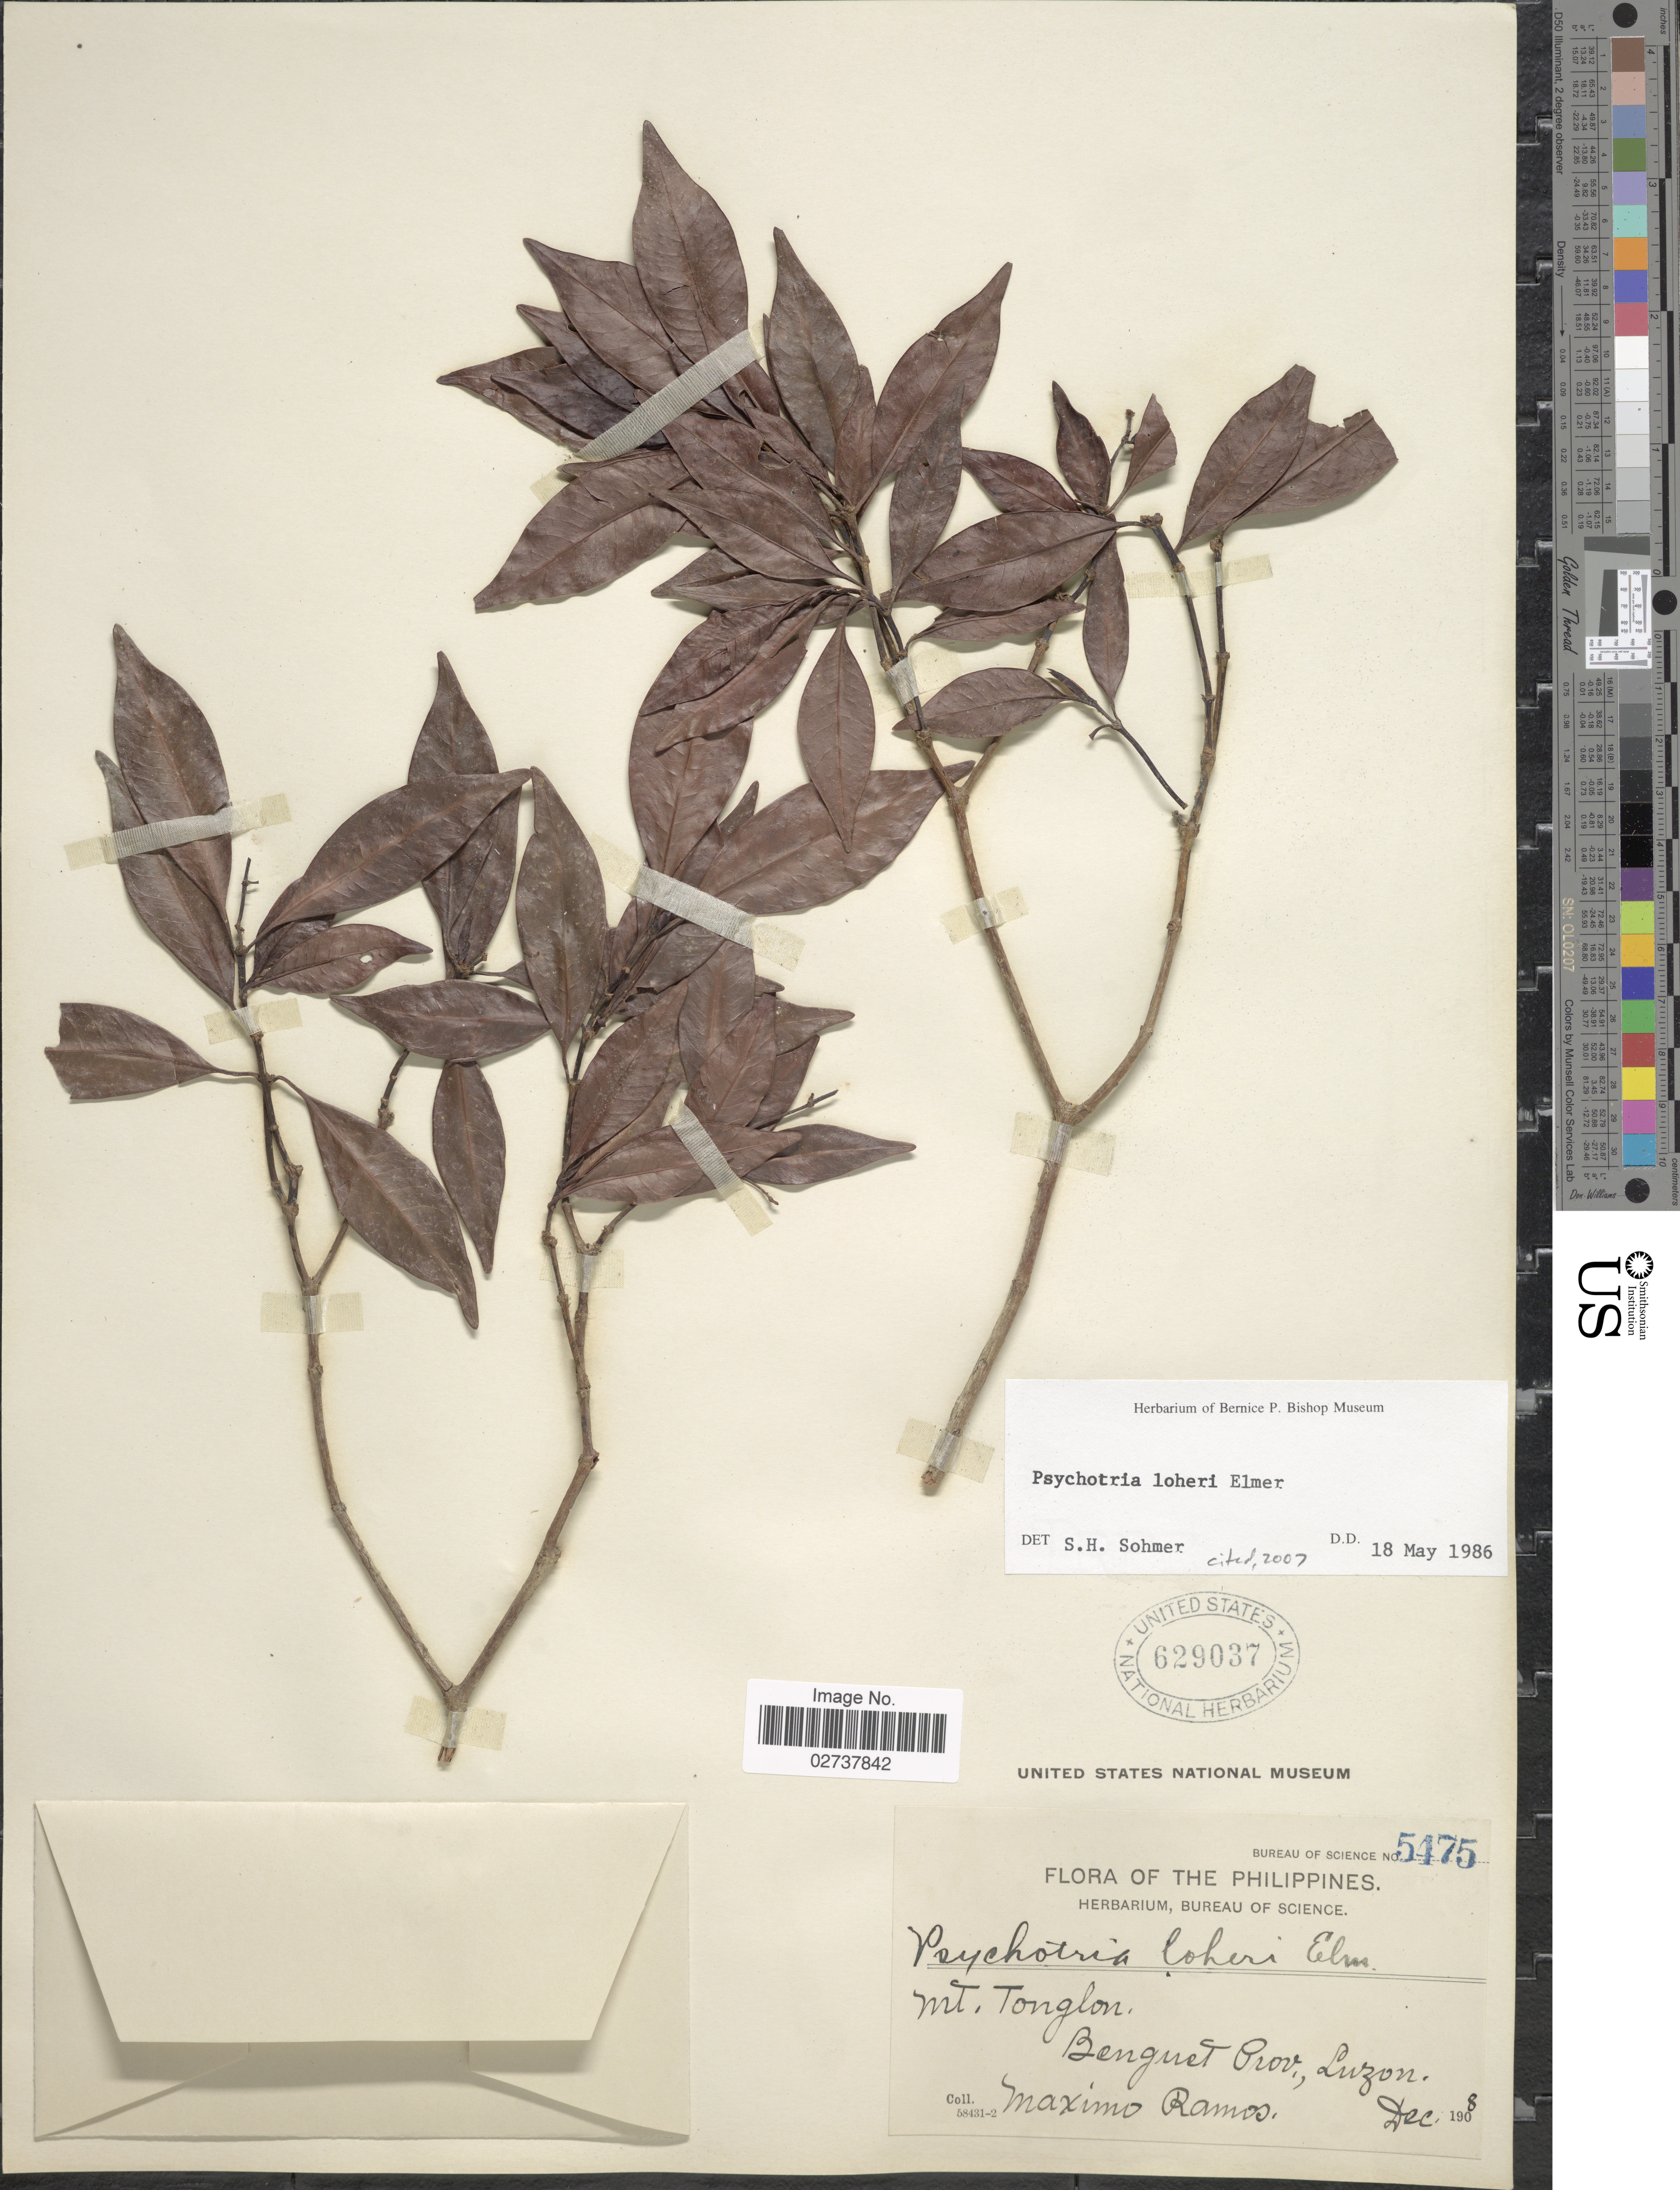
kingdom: Plantae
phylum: Tracheophyta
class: Magnoliopsida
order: Gentianales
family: Rubiaceae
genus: Psychotria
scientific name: Psychotria loheri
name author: Elmer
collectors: M. Ramos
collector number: Bureau of Science 5475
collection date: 1908-12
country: Philippines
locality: Mt. Tonglon, Benguet Prov., Luzon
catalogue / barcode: US 629037